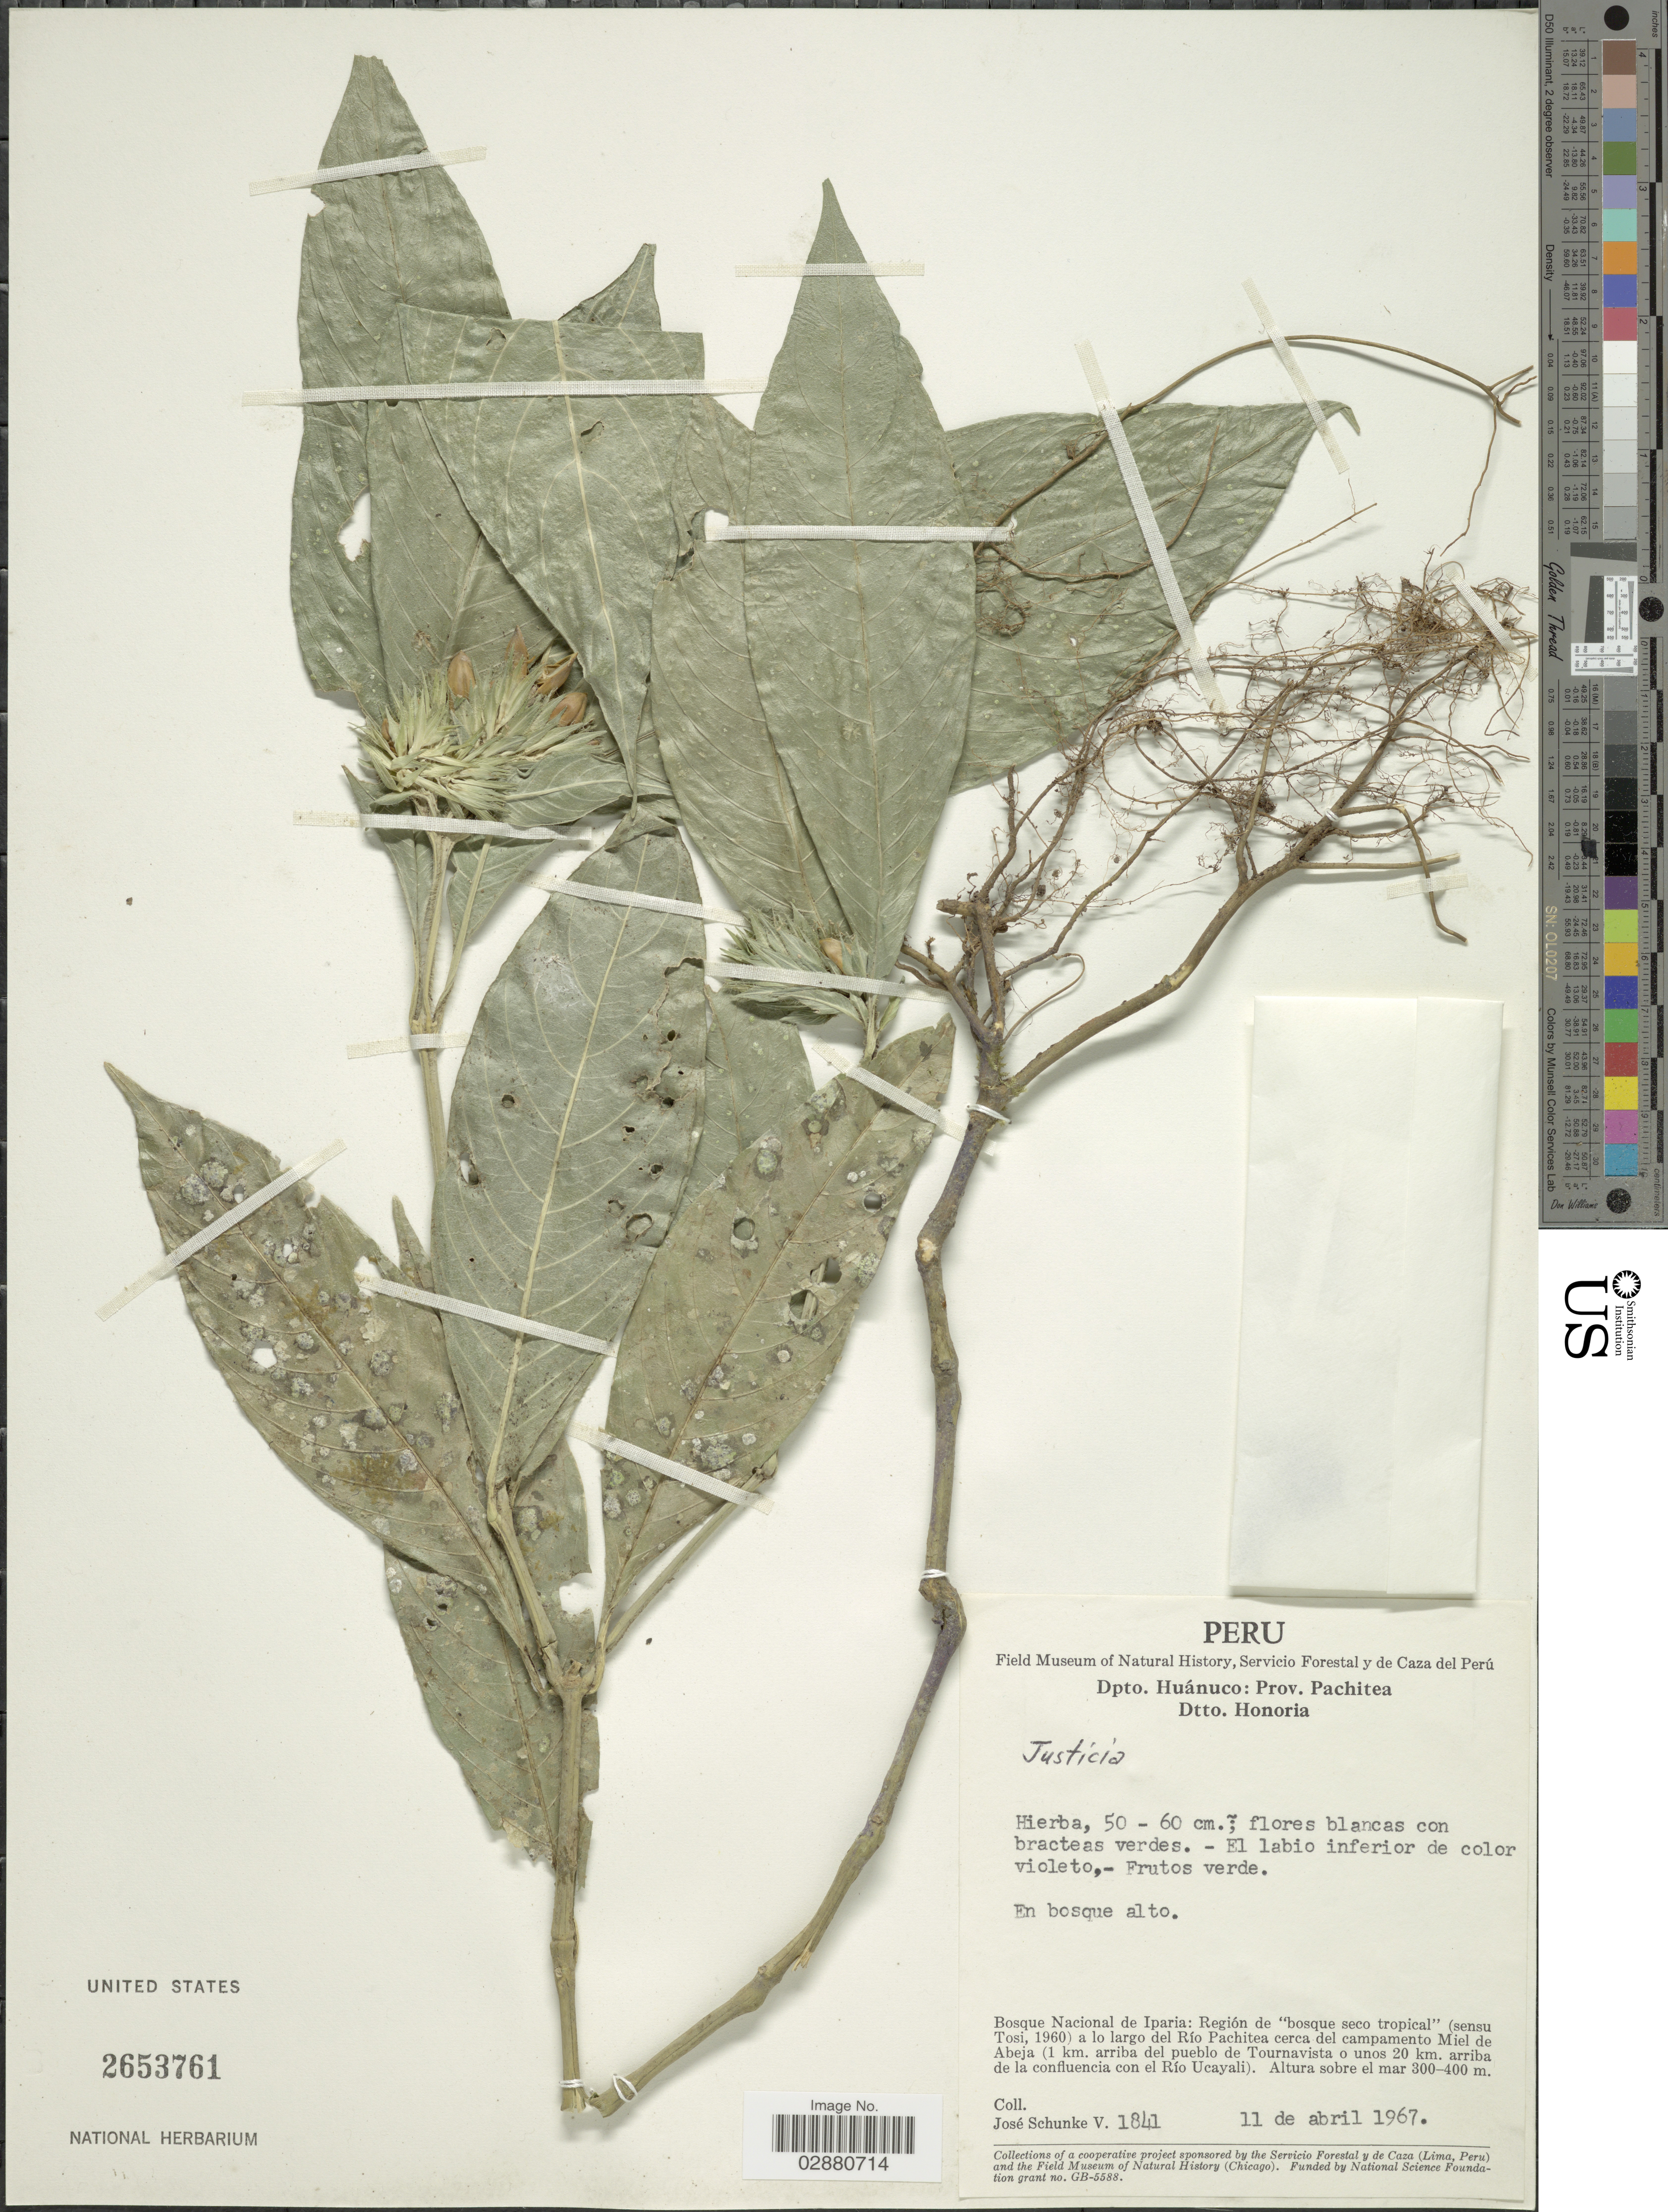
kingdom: Plantae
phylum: Tracheophyta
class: Magnoliopsida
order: Lamiales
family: Acanthaceae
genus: Justicia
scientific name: Justicia rusbyi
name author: (Lindau) V.A.W. Graham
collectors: J. Schunke Vigo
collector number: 1841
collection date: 1967-04-11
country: Peru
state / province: Huánuco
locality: Dpto. Huánuco: Prov. Pachitea. Dtto. Honoria. Bosque Nacional de Iparia: Región de "bosque seco tropical" (sensu Tosi, 1960) a lo largo del Río Pachitea cerca del campamento Miel de Abeja (1 km. arriba del pueblo de Tournavista o unos 20 km. arriba de la confluencia con el Río Ucayali).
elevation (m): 300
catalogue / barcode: US 2653761